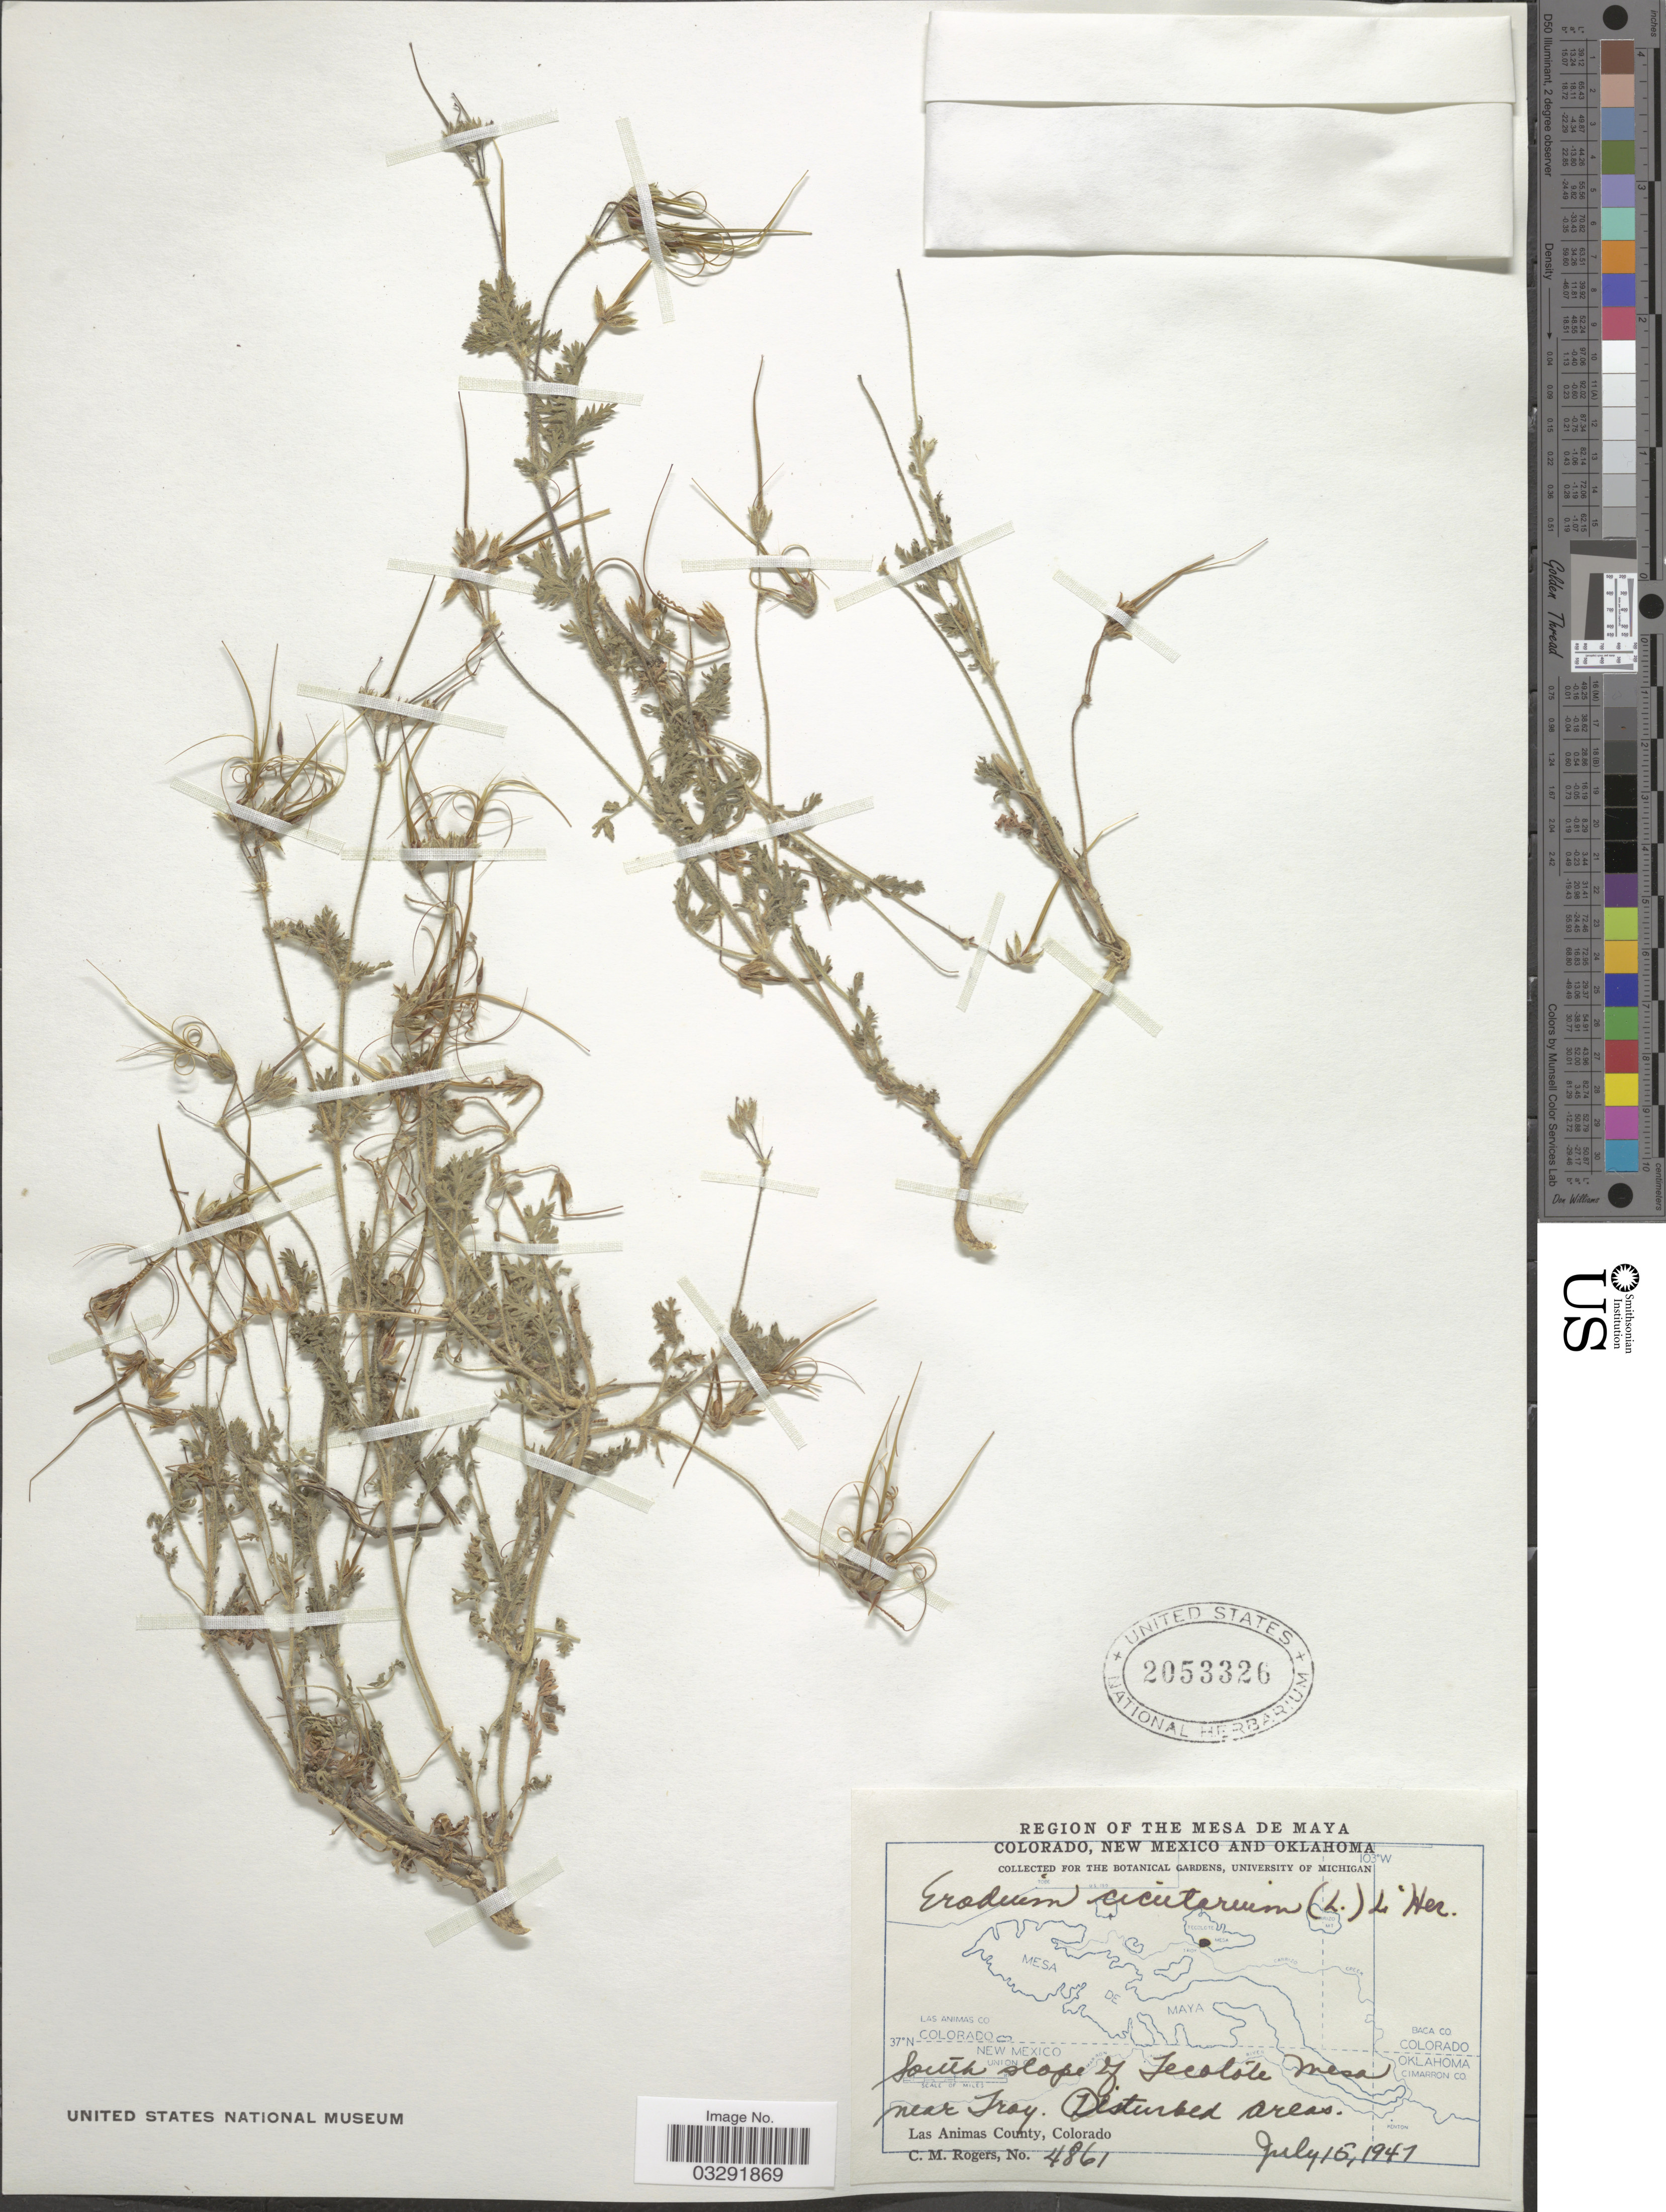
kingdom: Plantae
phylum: Tracheophyta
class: Magnoliopsida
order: Geraniales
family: Geraniaceae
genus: Erodium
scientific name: Erodium cicutarium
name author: (L.) L'Hér.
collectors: C. M. Rogers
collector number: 4861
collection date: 1941-07-15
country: United States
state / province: Colorado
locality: Region of the Mesa de Maya. South slope of Tecolote Mesa near Troy. Las Animas County.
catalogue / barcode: US 2053326